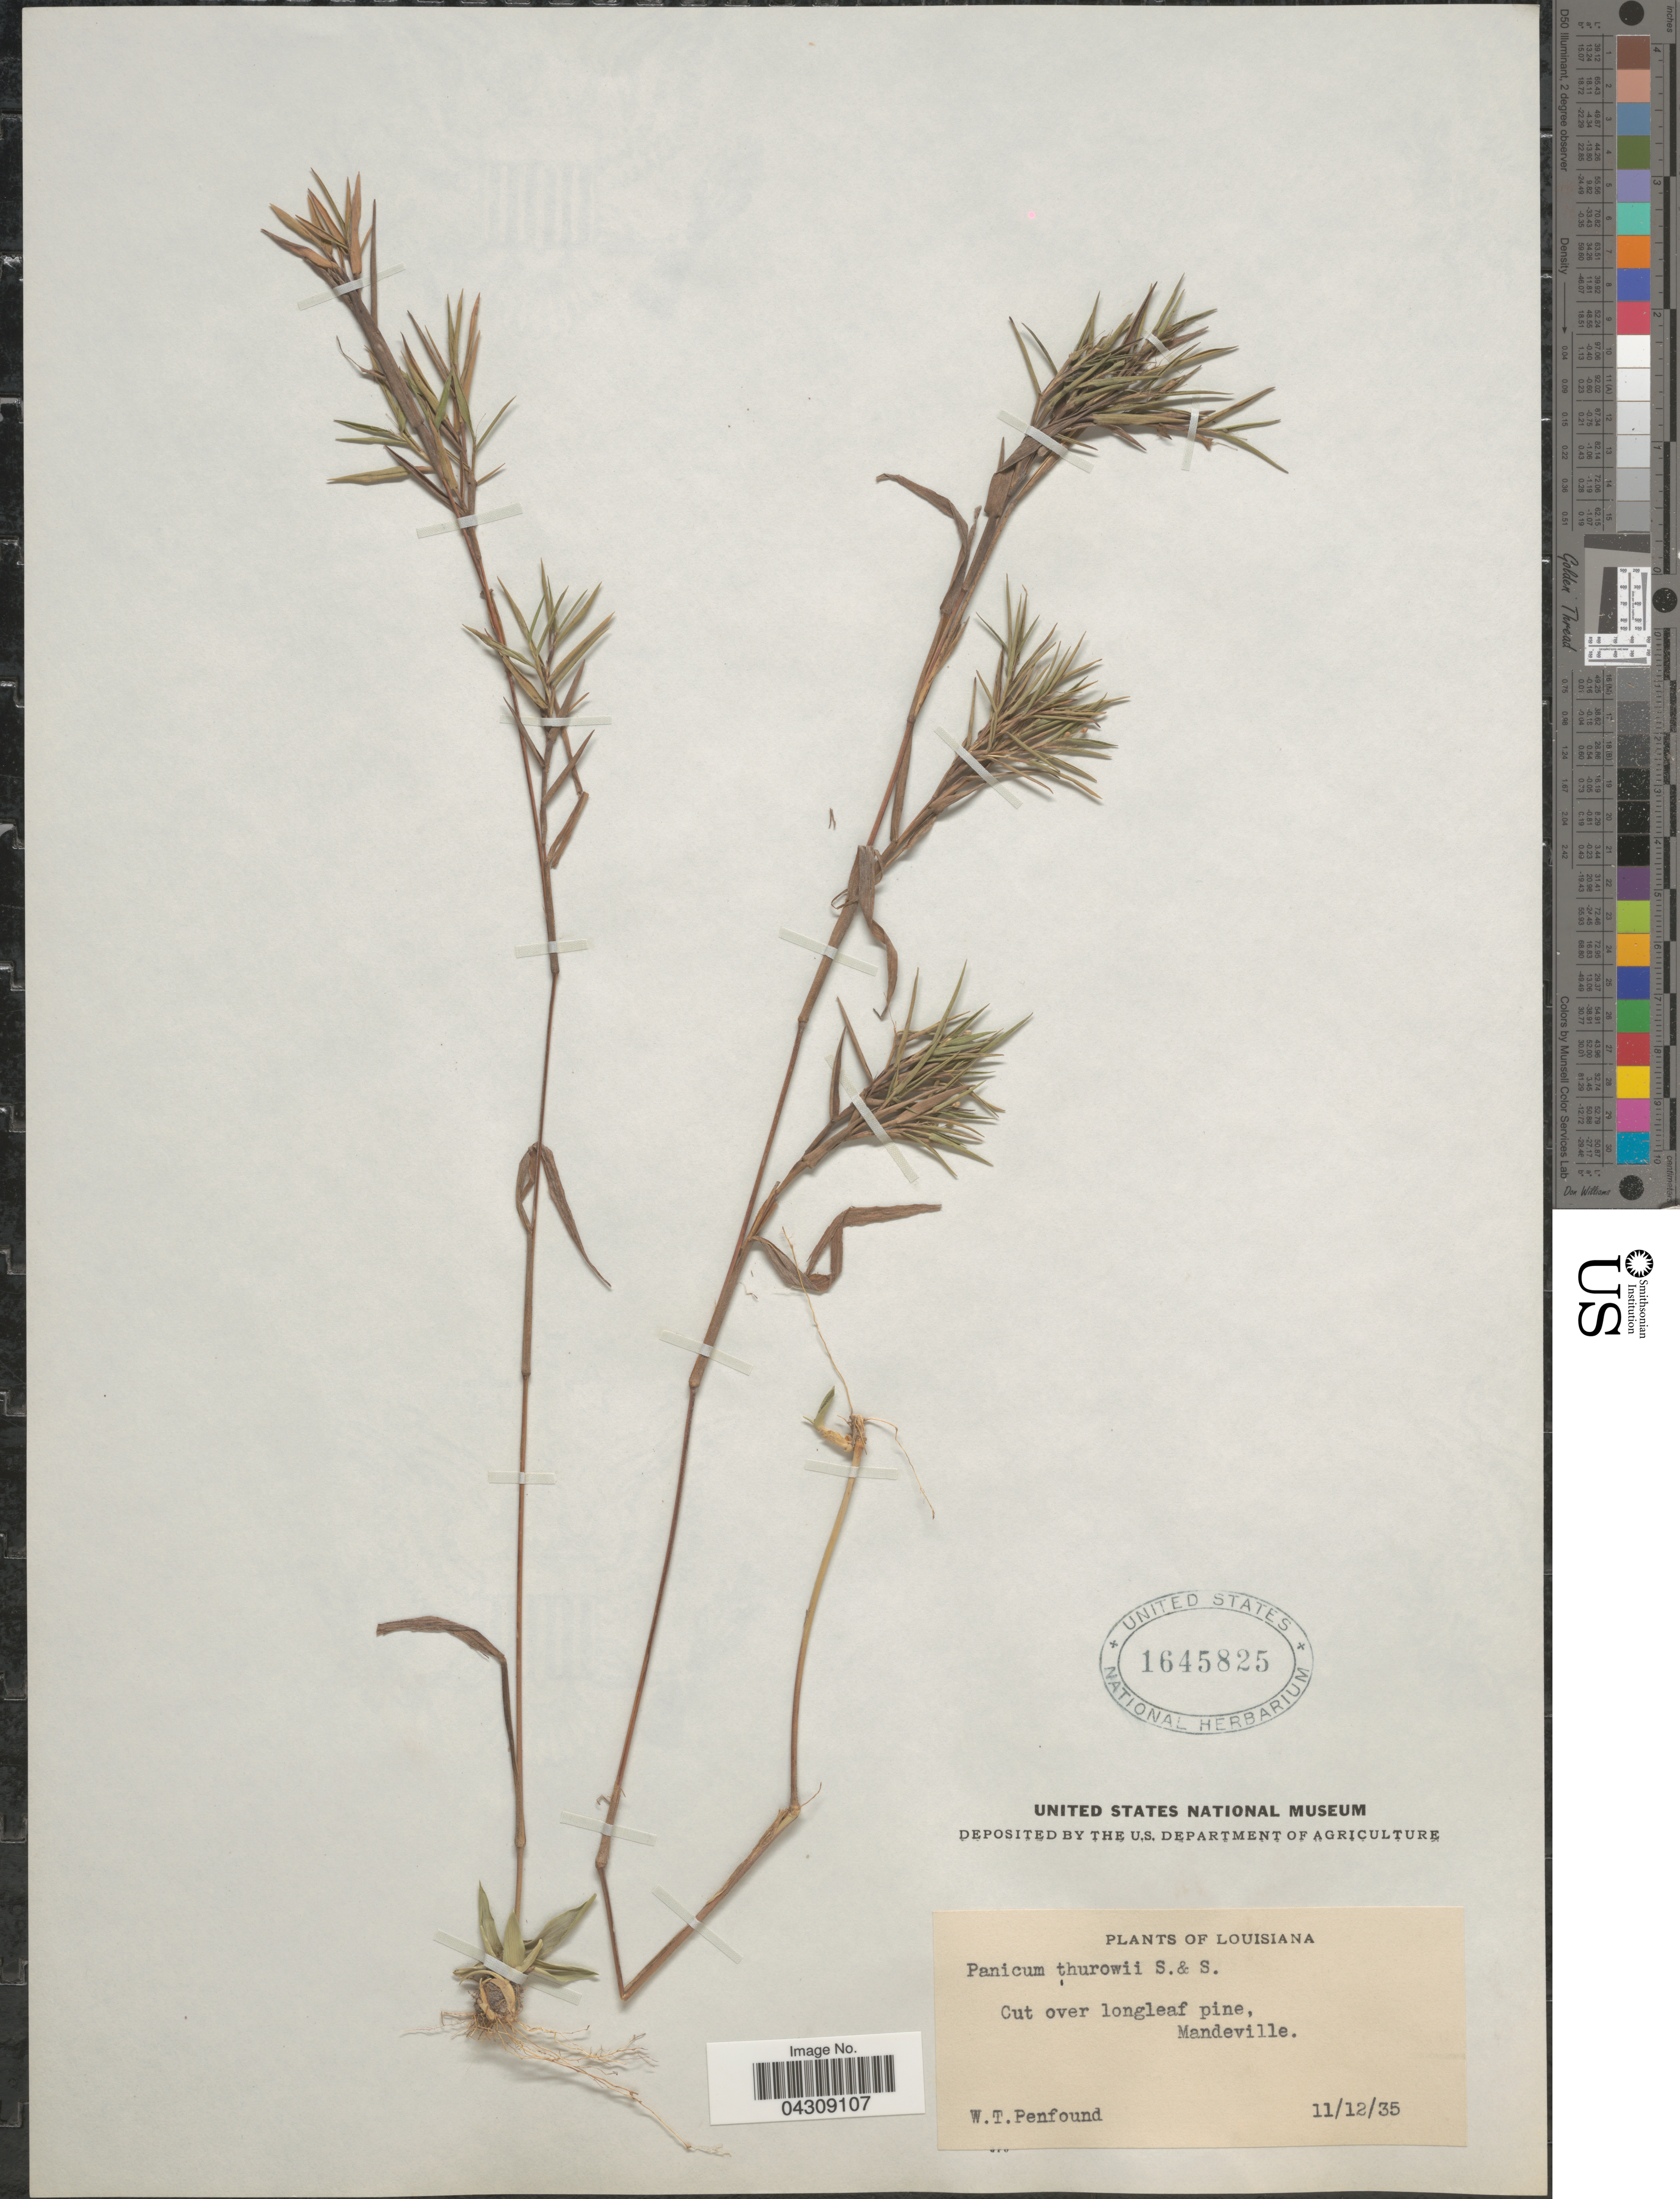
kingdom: Plantae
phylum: Tracheophyta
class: Liliopsida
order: Poales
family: Poaceae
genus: Dichanthelium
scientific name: Dichanthelium acuminatum var. acuminatum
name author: (Sw.) Gould & C.A. Clark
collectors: W. Penfound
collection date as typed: Transcribed d/m/y: 12/11/35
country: United States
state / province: Louisiana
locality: Mandeville.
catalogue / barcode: US 1645825